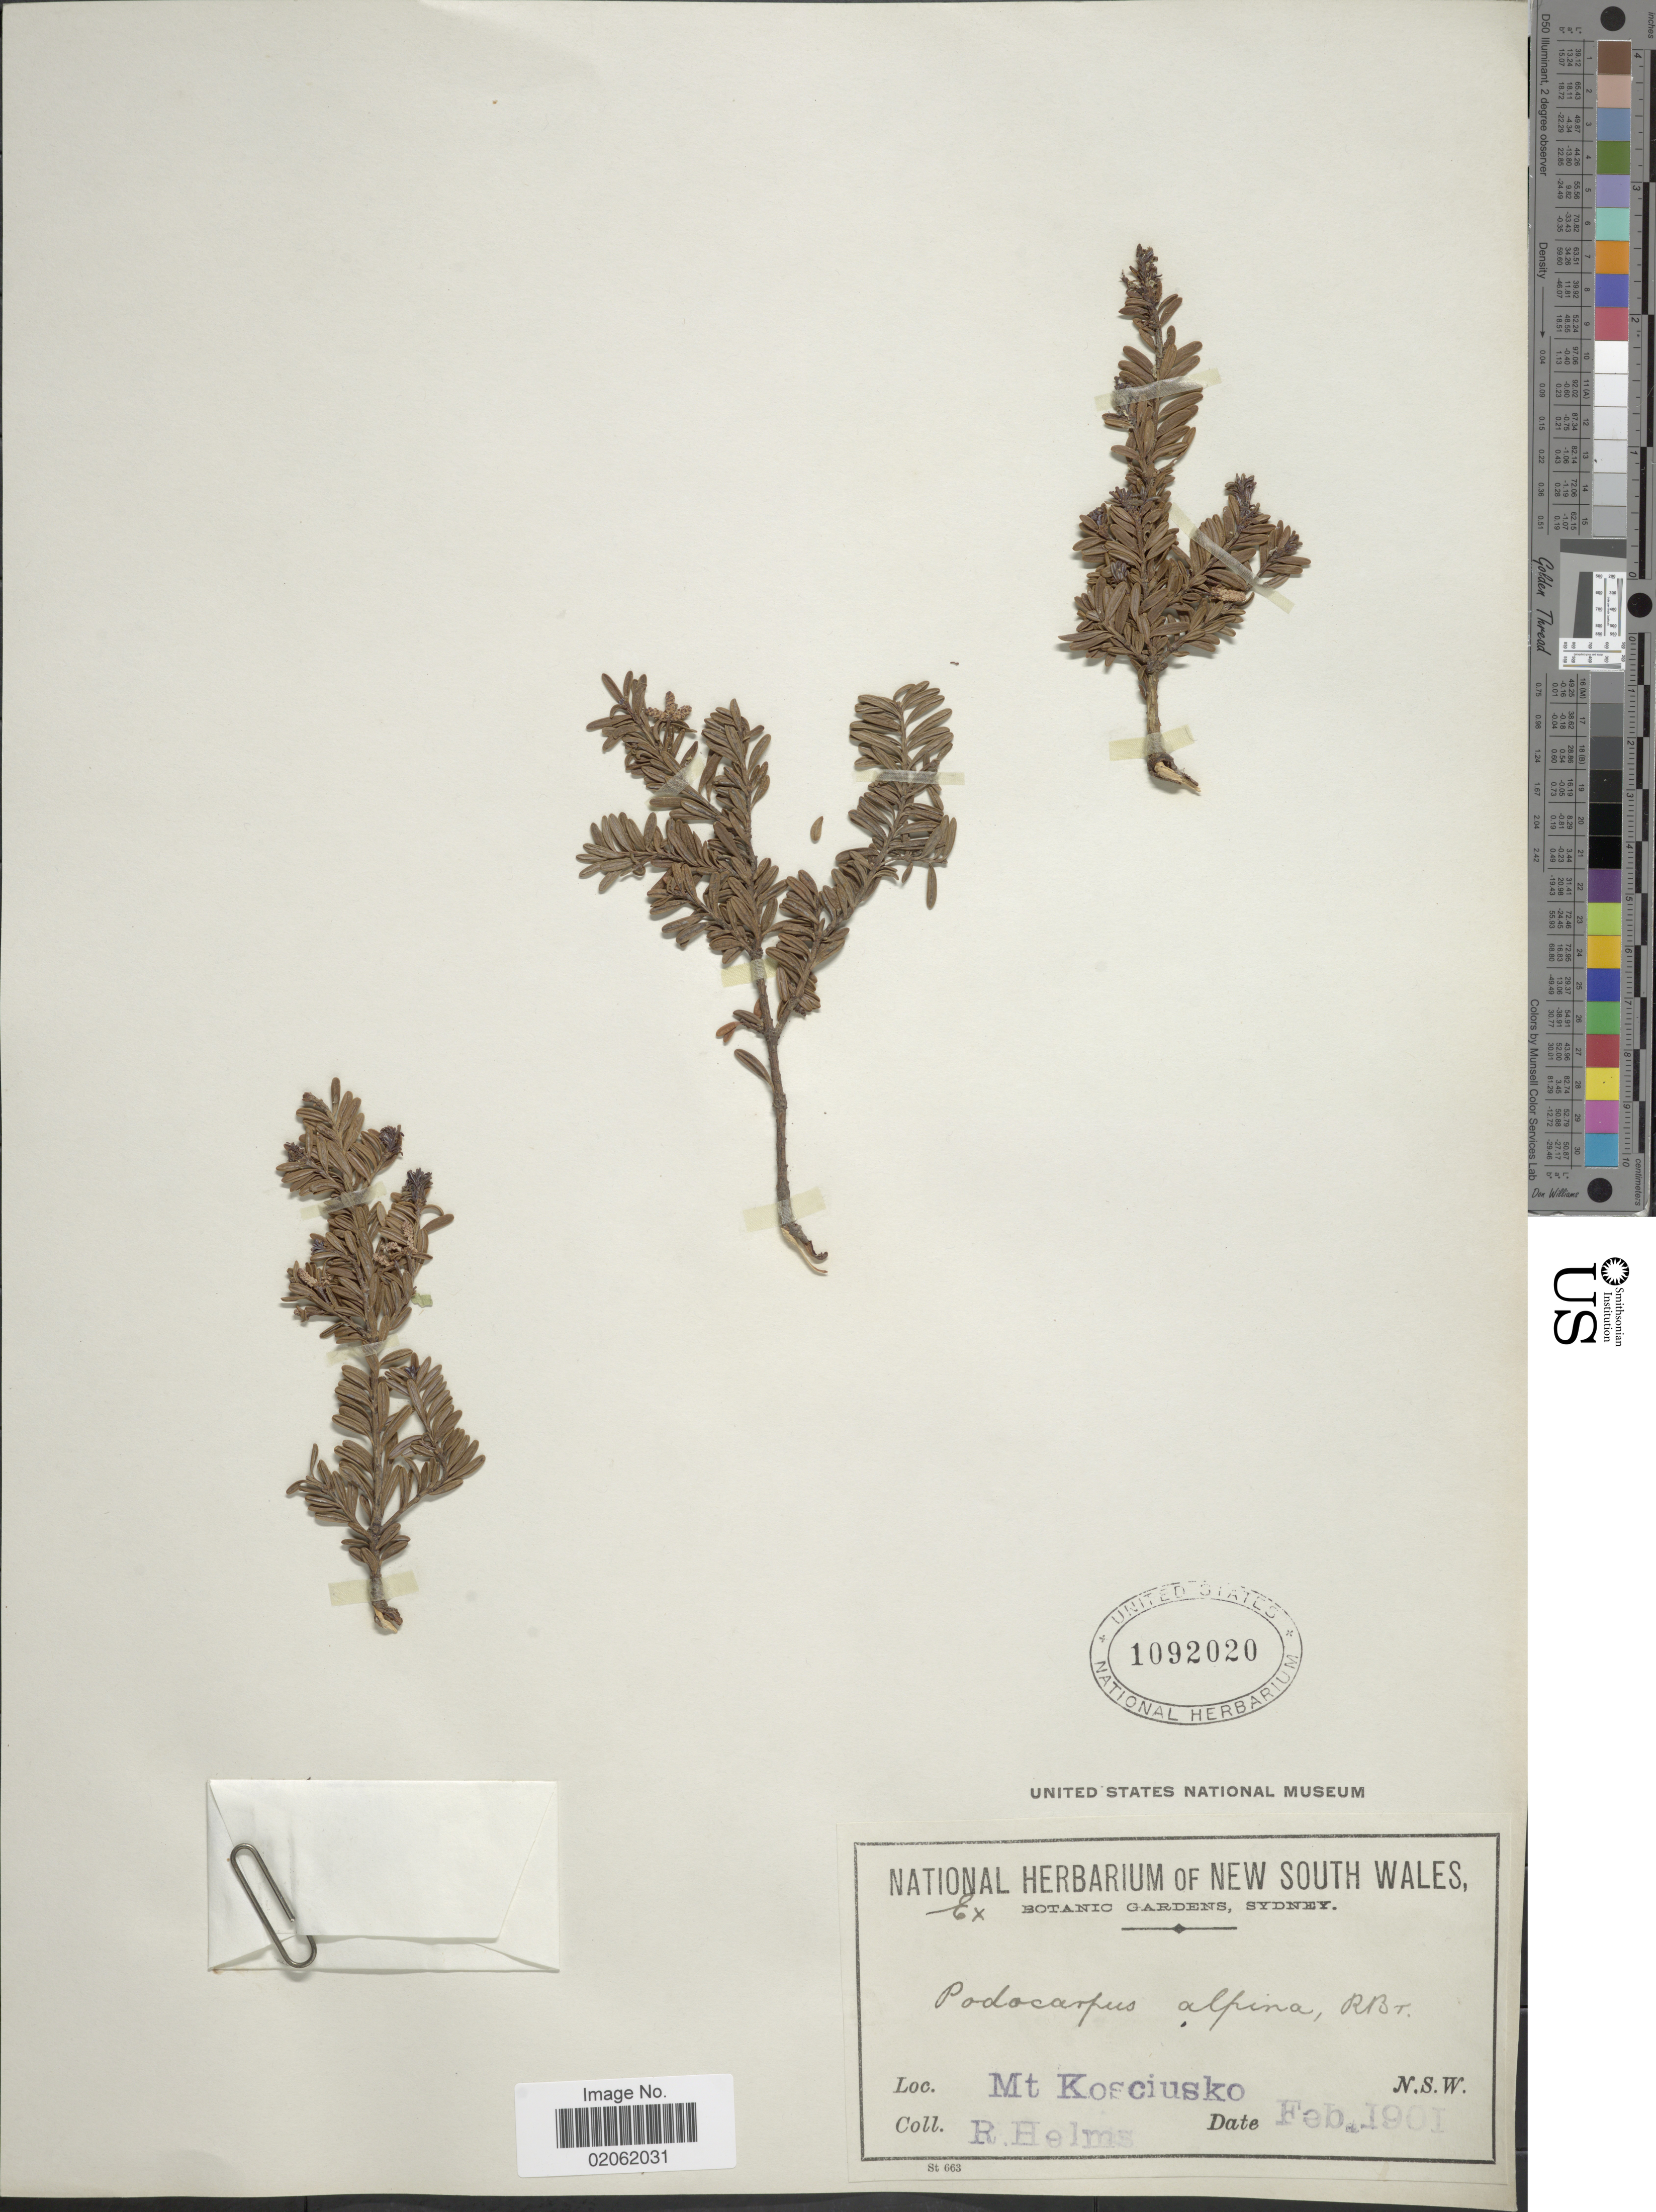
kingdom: Plantae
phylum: Tracheophyta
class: Pinopsida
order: Pinales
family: Podocarpaceae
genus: Podocarpus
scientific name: Podocarpus alpinus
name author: R. Br. ex Hook. f.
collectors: R. Helms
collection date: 1901-02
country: Australia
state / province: New South Wales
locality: Mt Kosciusko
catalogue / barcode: US 1092020